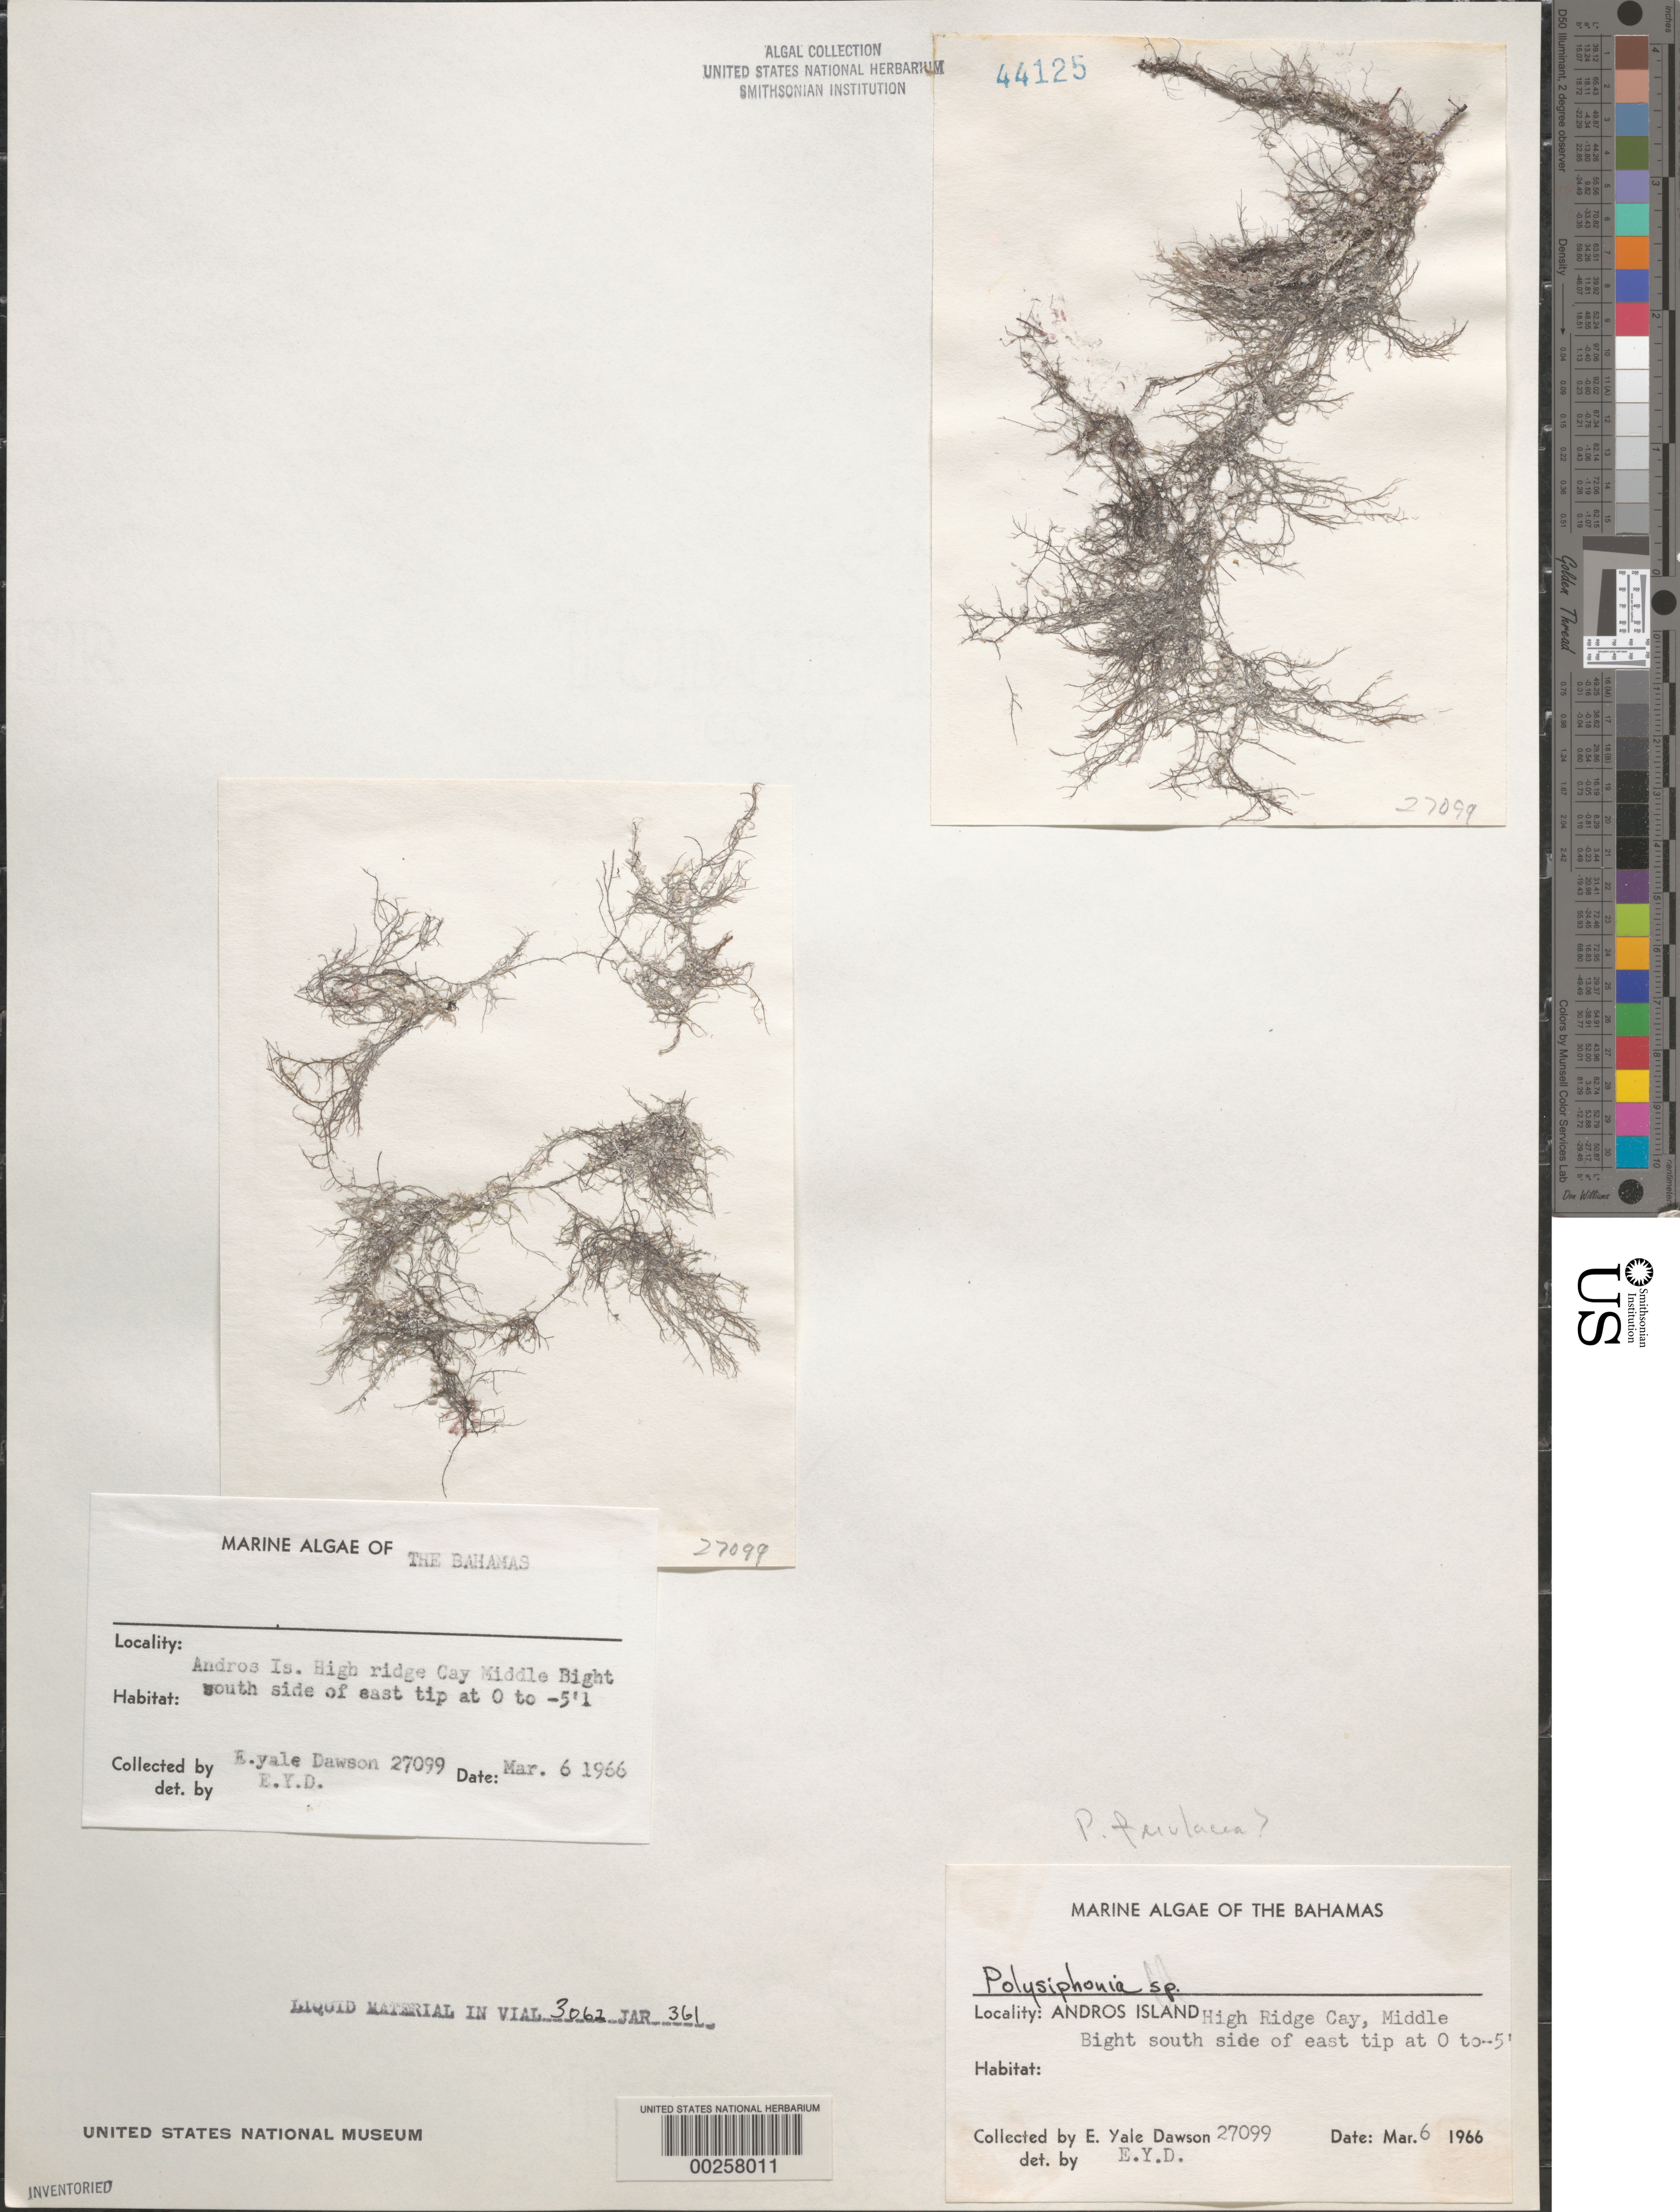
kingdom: Plantae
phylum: Rhodophyta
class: Florideophyceae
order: Ceramiales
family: Rhodomelaceae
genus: Melanothamnus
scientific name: Melanothamnus ferulaceus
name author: (Suhr ex J. Agardh) Diaz-Tapia & Maggs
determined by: Algae name updating Project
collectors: E. Y. Dawson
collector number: EYD 27099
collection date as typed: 06 Mar 1966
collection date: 1966-03-06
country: Bahamas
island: High Ridge Cay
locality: Middle Bight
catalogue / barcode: US 44125